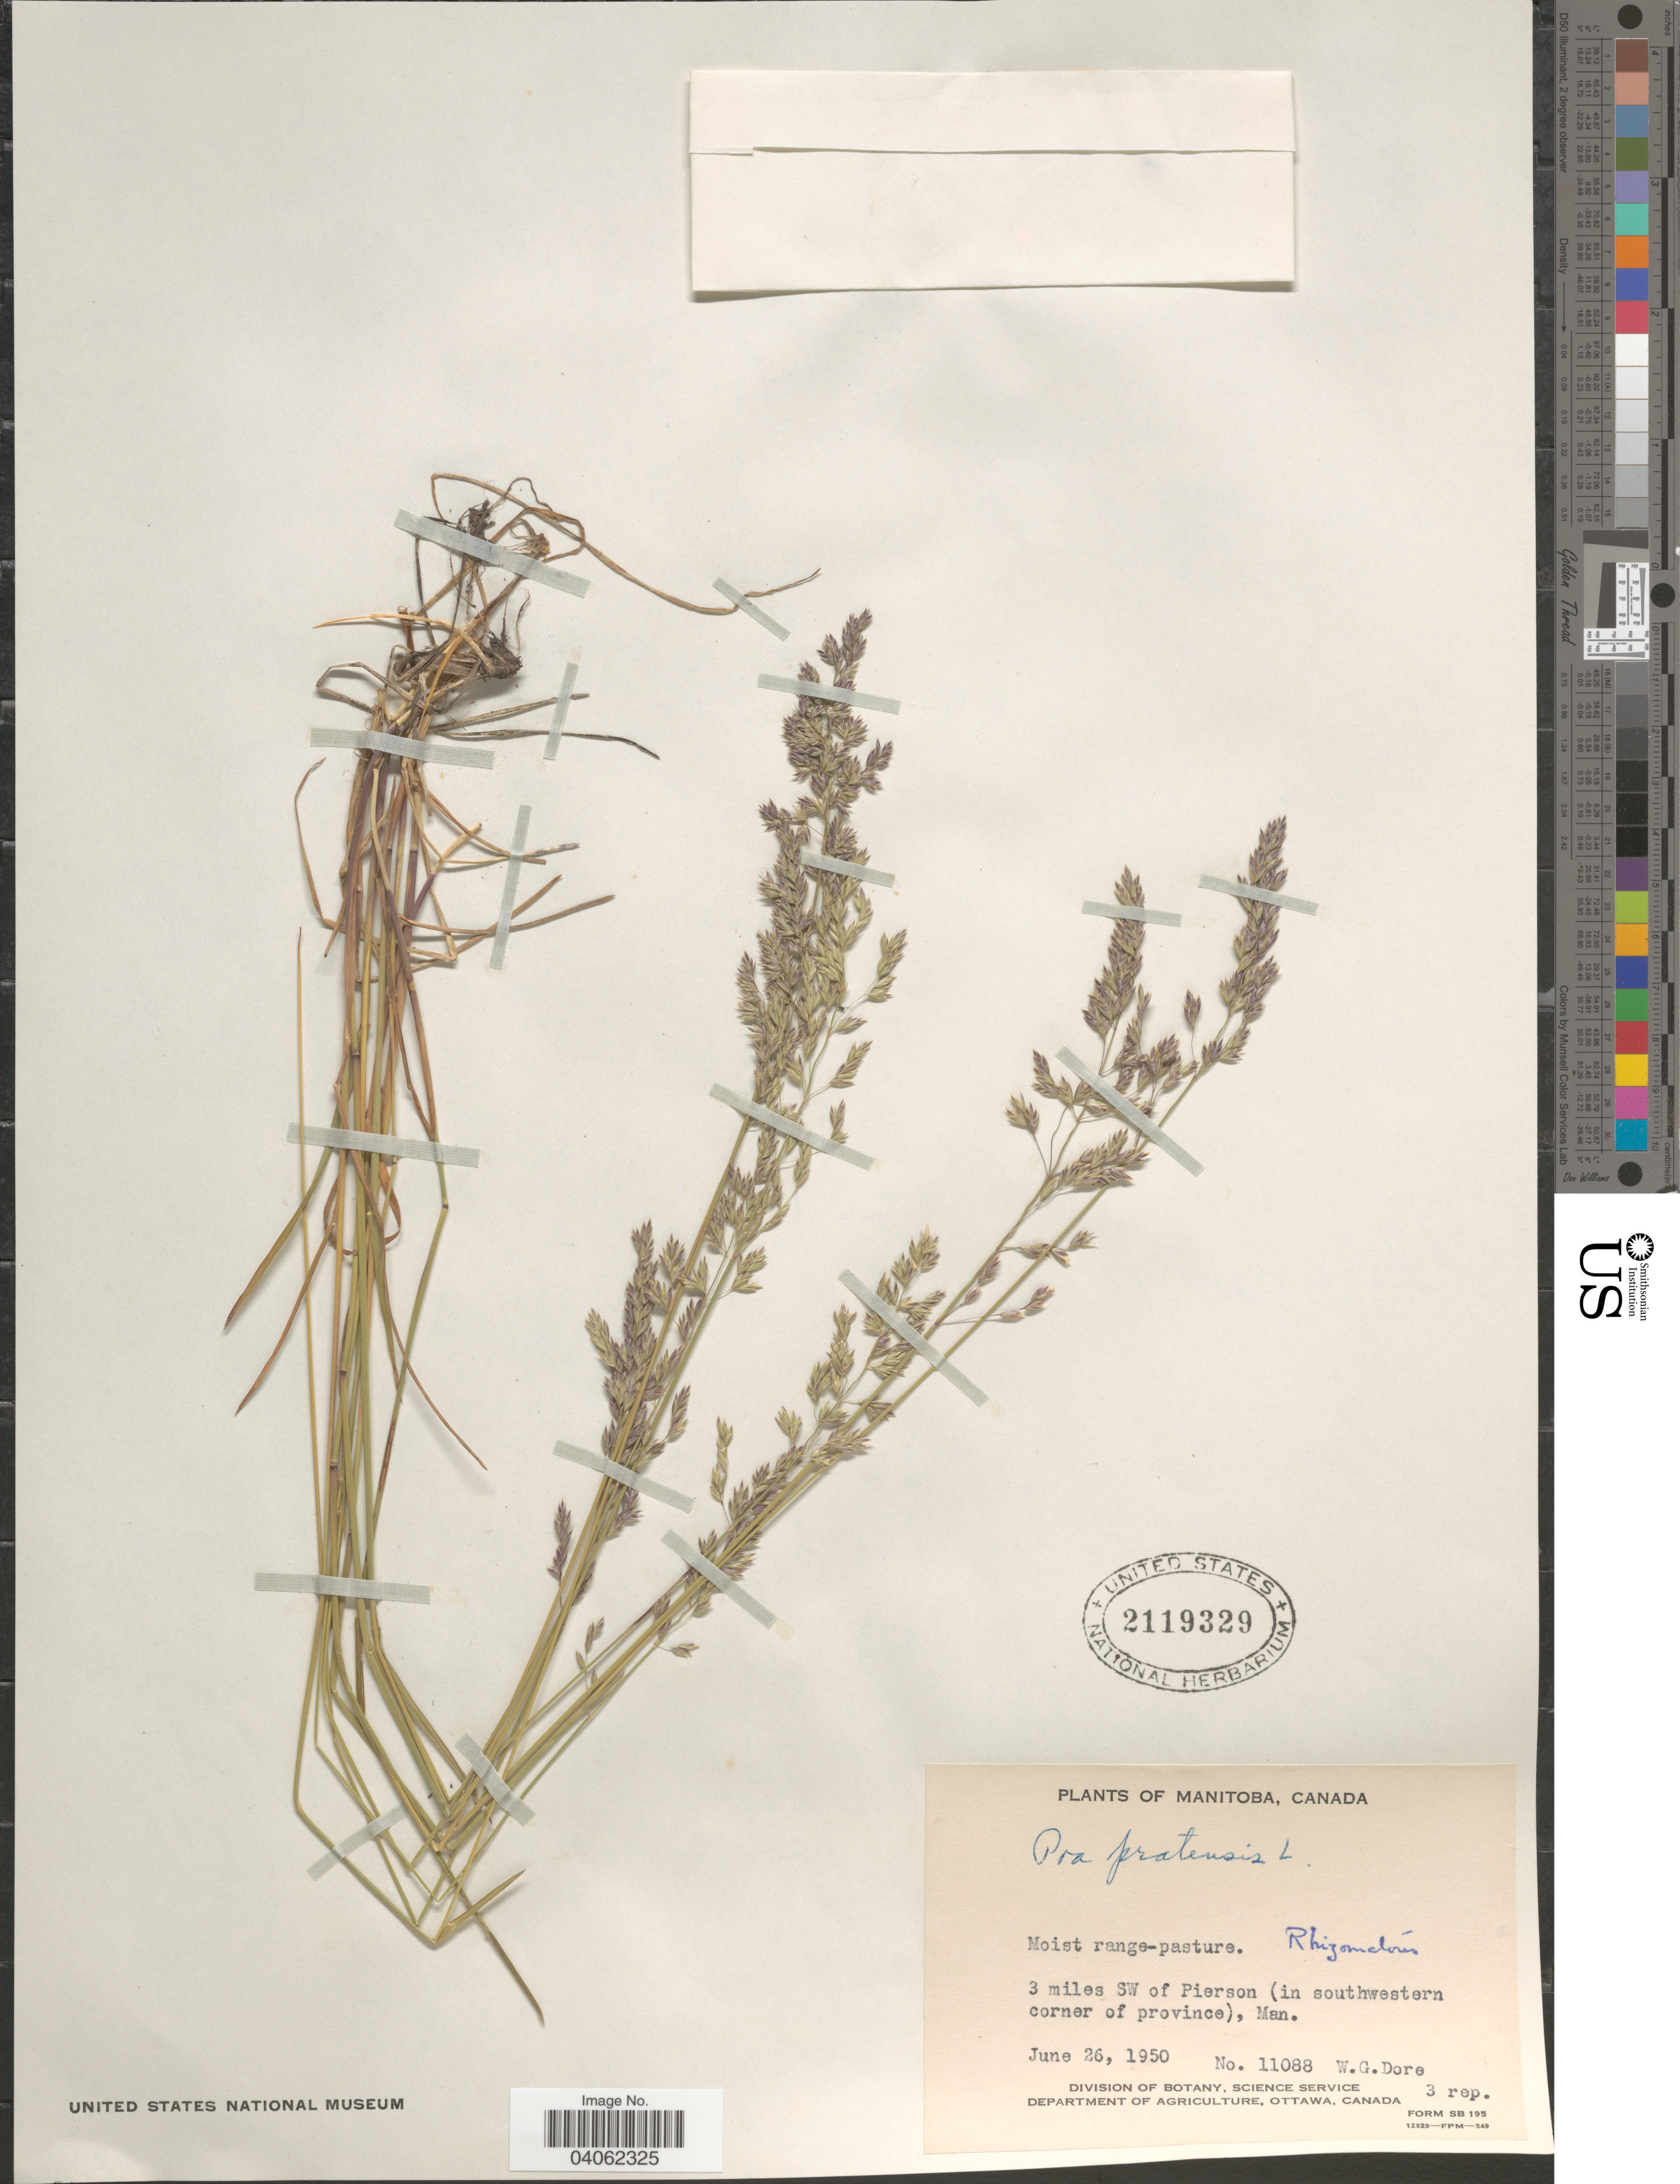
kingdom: Plantae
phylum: Tracheophyta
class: Liliopsida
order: Poales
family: Poaceae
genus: Poa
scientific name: Poa pratensis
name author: L.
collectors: W. Dore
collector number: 11088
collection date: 1950-06-26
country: Canada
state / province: Manitoba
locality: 3 miles SW of Pierson (in southwestern corner of province).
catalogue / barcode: US 2119329